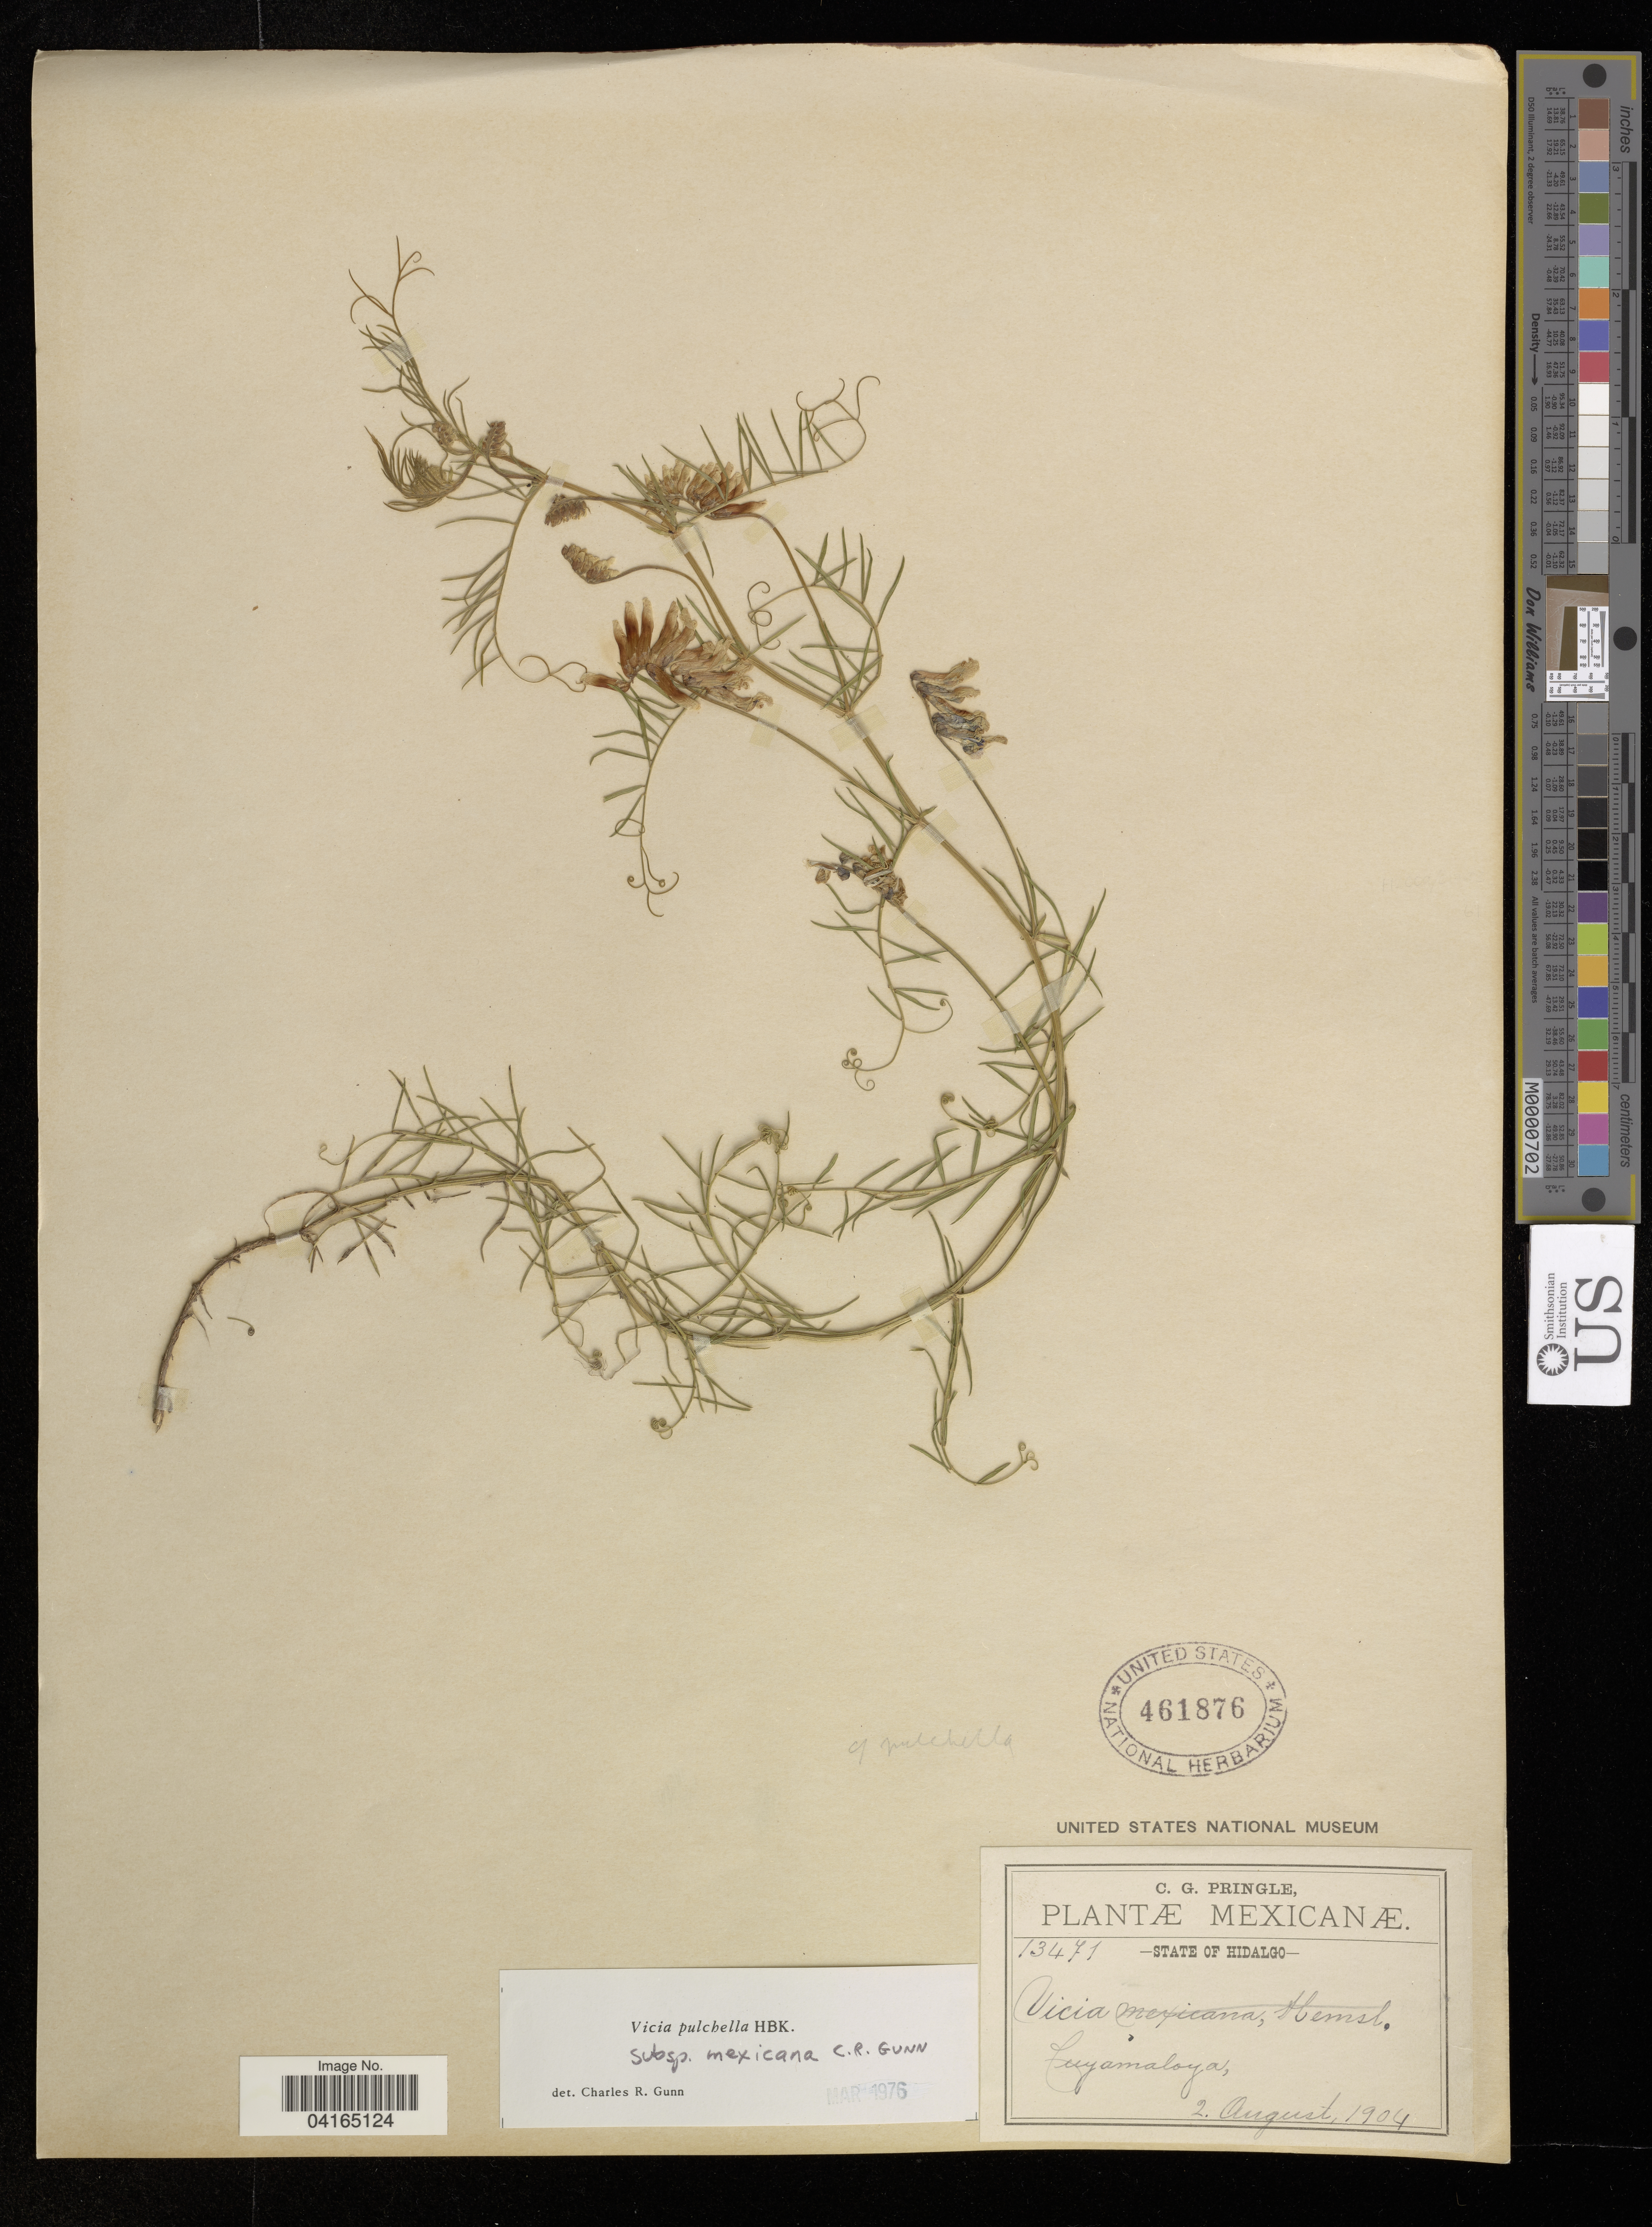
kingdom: Plantae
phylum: Tracheophyta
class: Magnoliopsida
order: Fabales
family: Fabaceae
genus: Vicia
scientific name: Vicia pulchella subsp. mexicana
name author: (Hemsl.) C.R. Gunn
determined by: Hechenleitner, Paulina, RBG Edinburgh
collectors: C. G. Pringle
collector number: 13471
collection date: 1904-08-02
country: Mexico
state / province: Hidalgo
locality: Cuyamaloya.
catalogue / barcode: US 461876